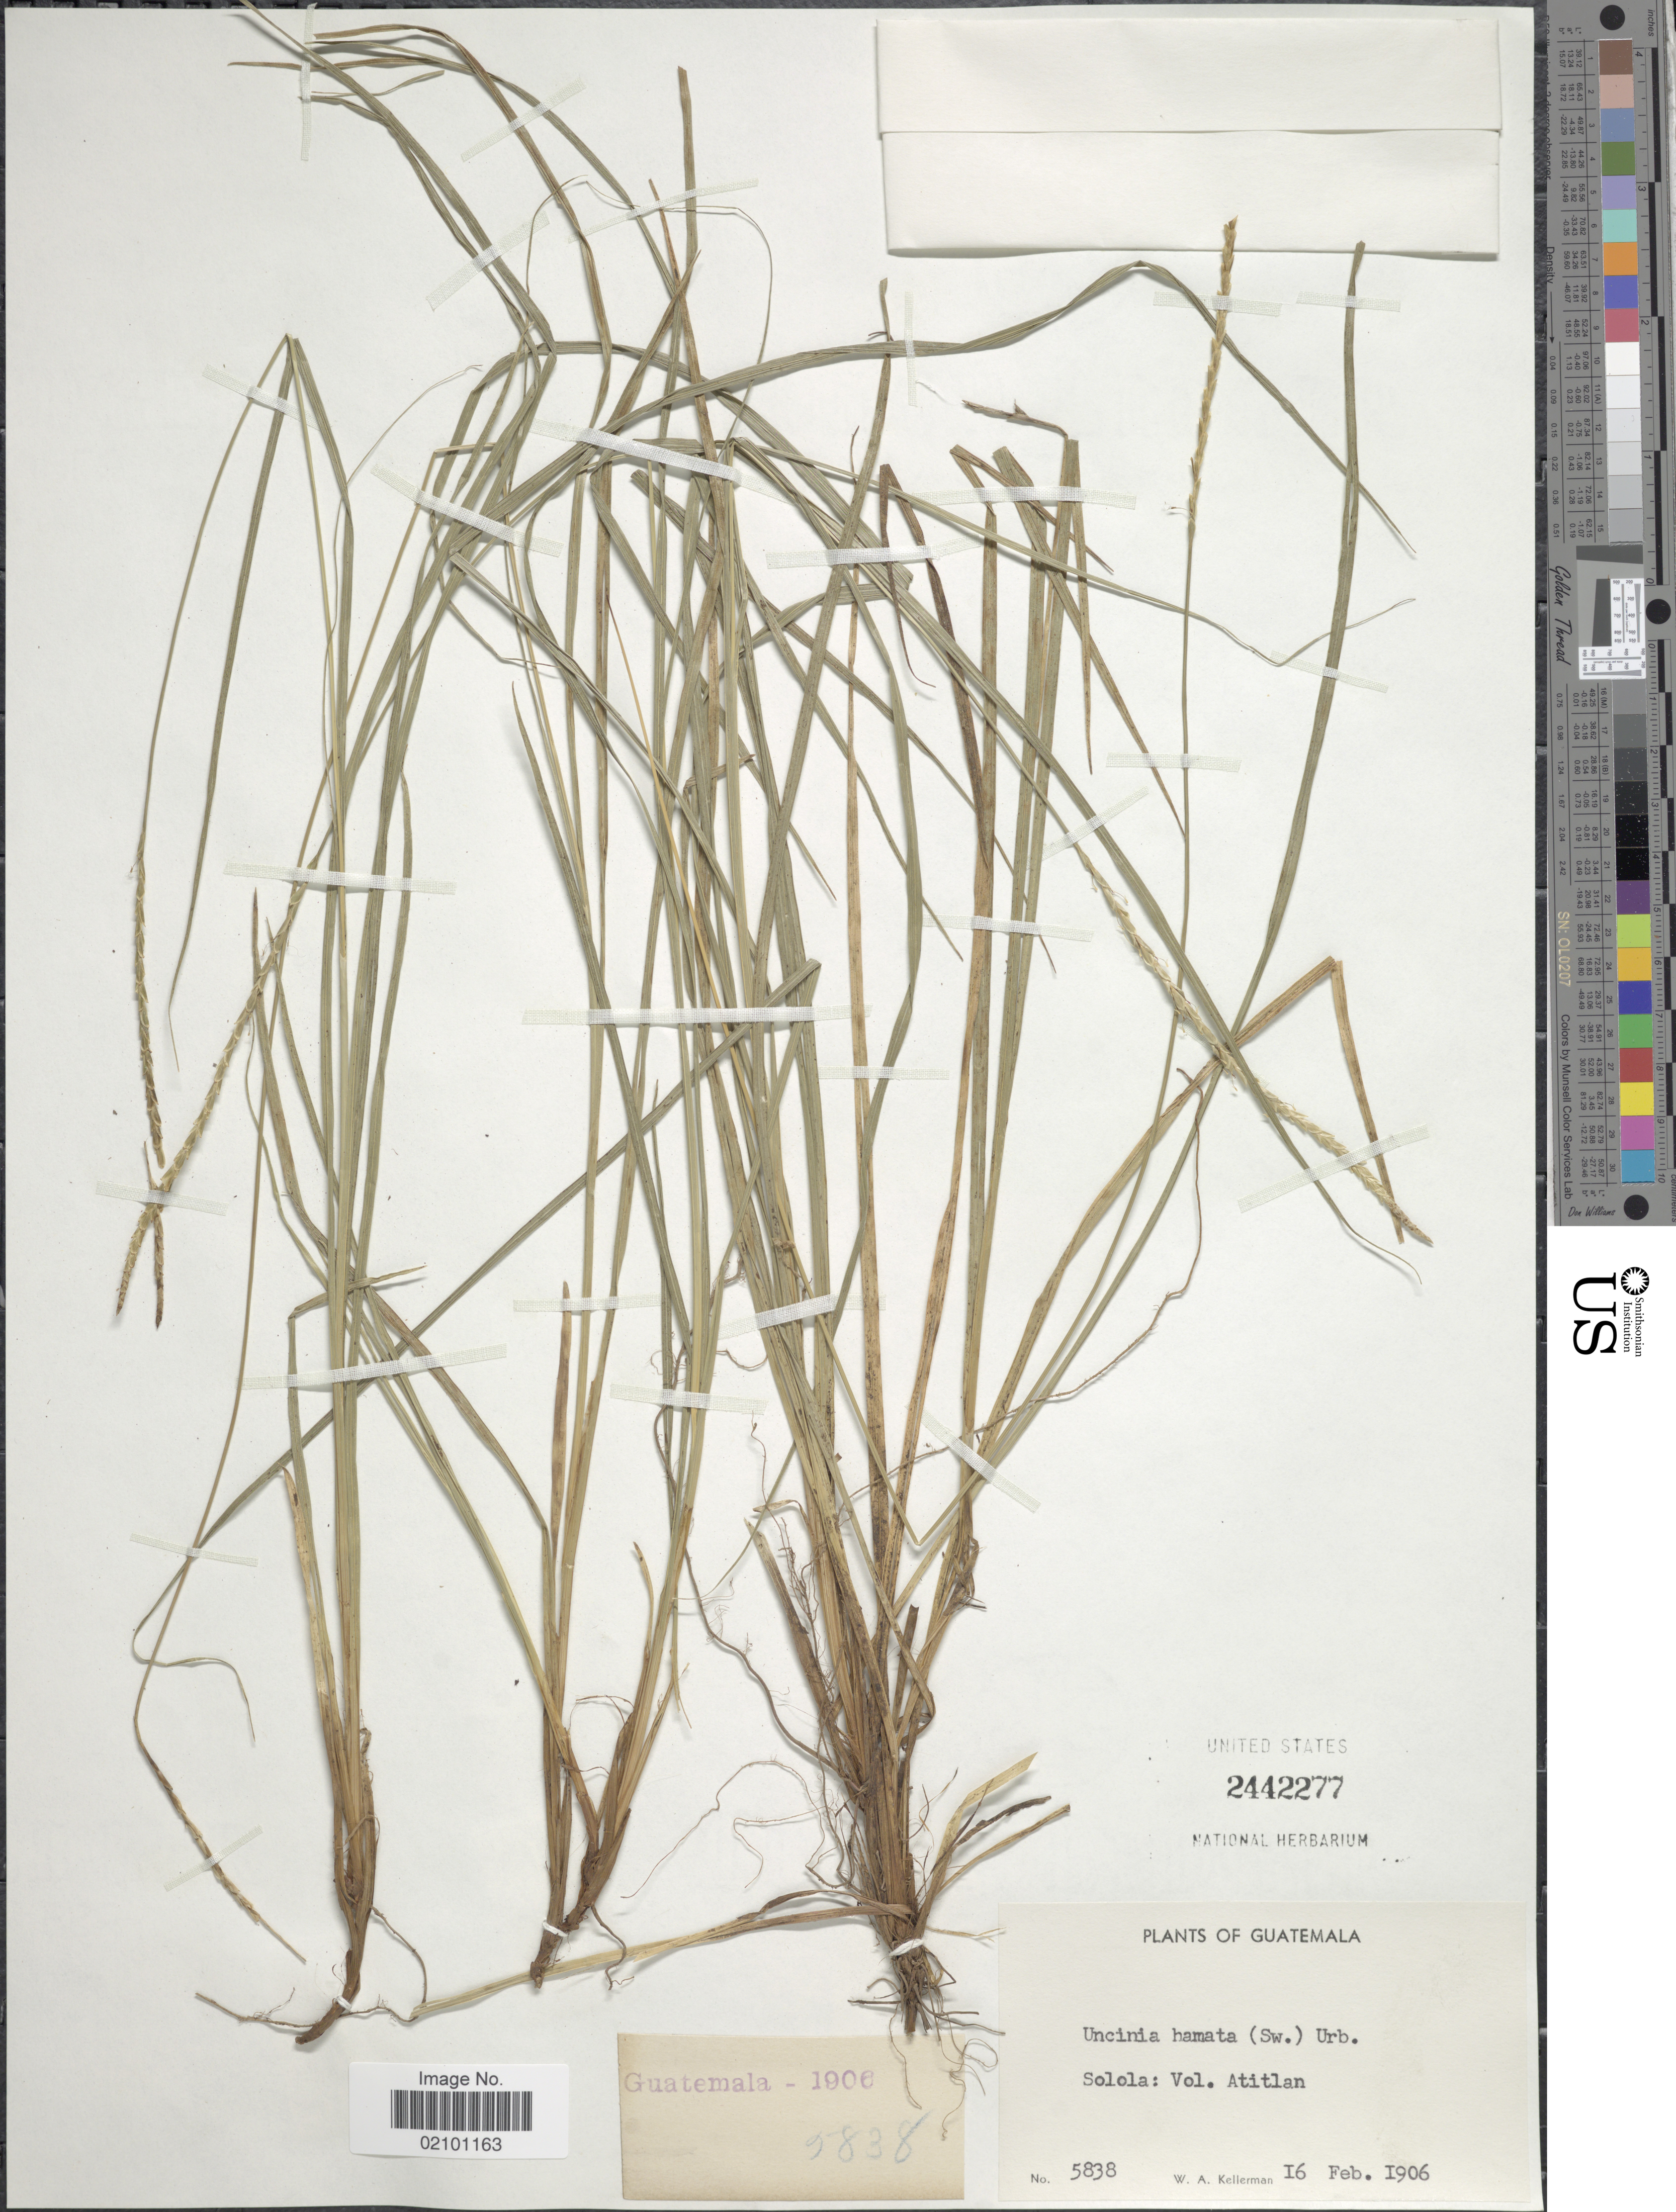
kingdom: Plantae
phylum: Tracheophyta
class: Liliopsida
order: Poales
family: Cyperaceae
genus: Carex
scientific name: Carex hamata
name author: Sw.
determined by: Strong, M. T., (US), Smithsonian Institution - National Museum of Natural History (UNITED STATES)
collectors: W. Kellerman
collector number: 5838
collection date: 1906-02-16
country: Guatemala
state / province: Sololá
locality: Vol. Atitlan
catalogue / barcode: US 2442277